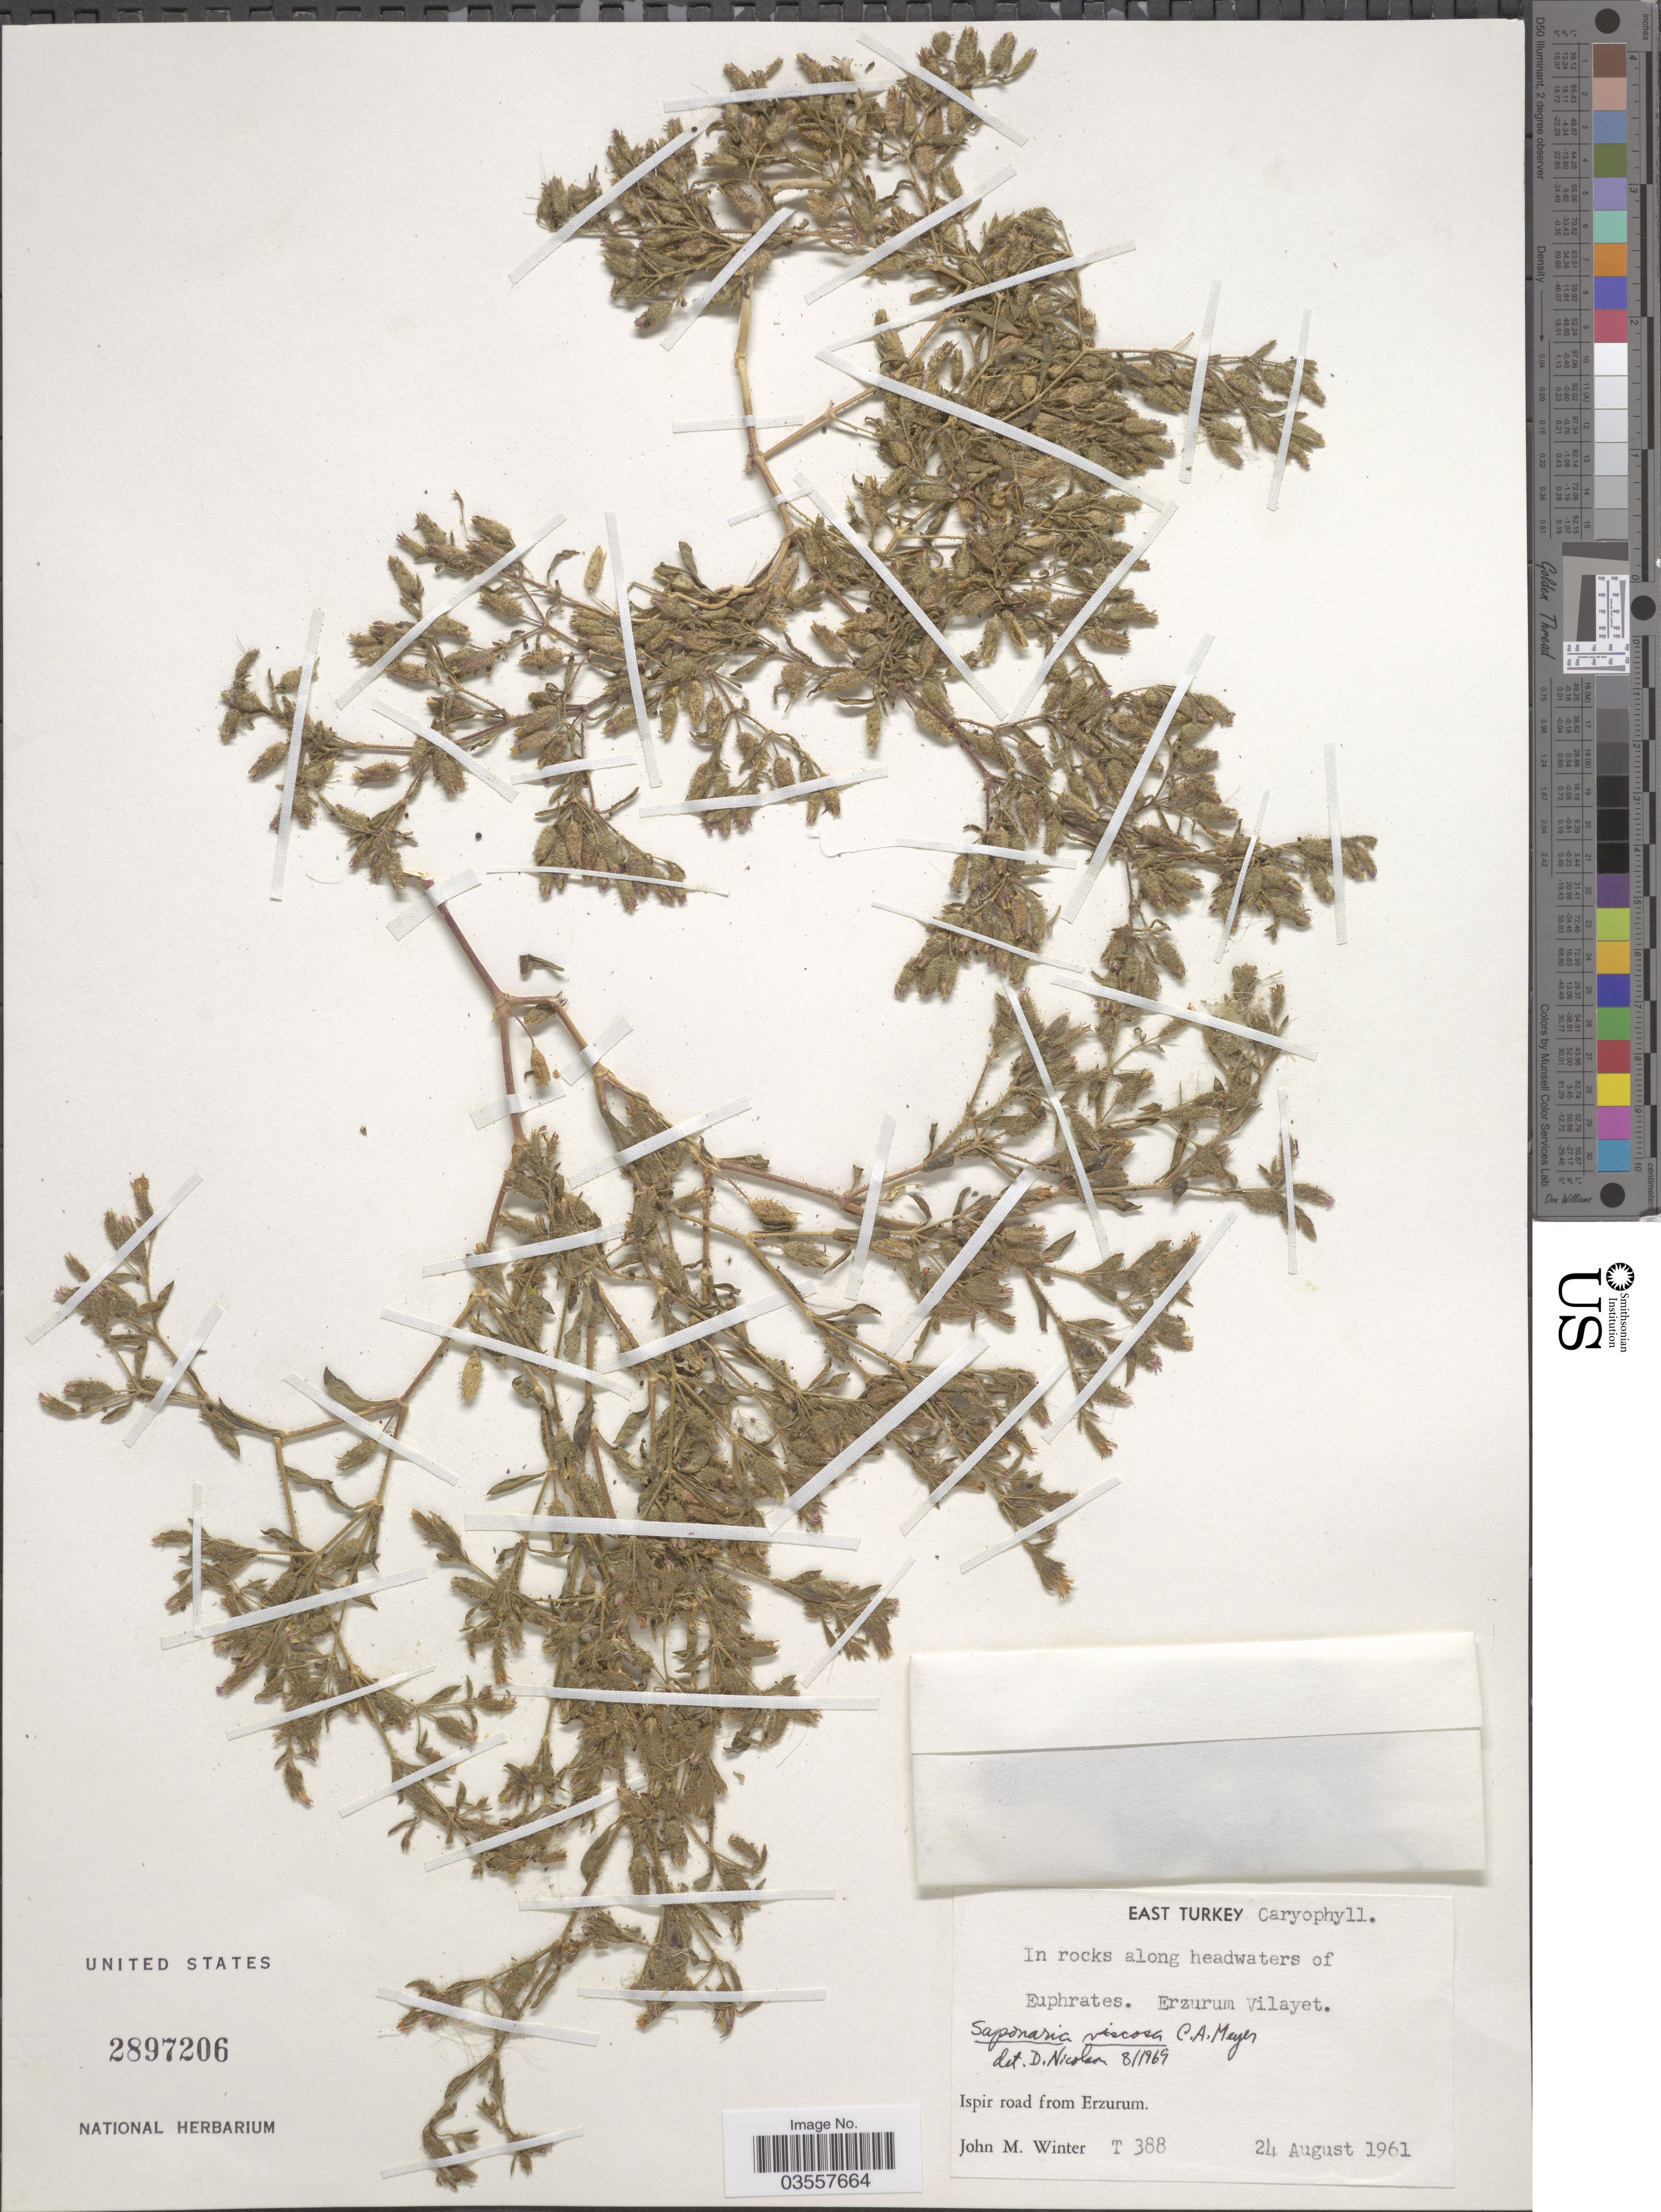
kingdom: Plantae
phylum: Tracheophyta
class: Magnoliopsida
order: Caryophyllales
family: Caryophyllaceae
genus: Cyathophylla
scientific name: Cyathophylla viscosa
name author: (C.A. Mey.) Madhani & Rabeler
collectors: J. M. Winter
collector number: T 388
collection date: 1961-08-24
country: Turkey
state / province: Erzurum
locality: East Turkey. In rocks along headwaters of Euphrates. Erzurum Vilayet. Ispir road from Erzurum.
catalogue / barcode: US 2897206